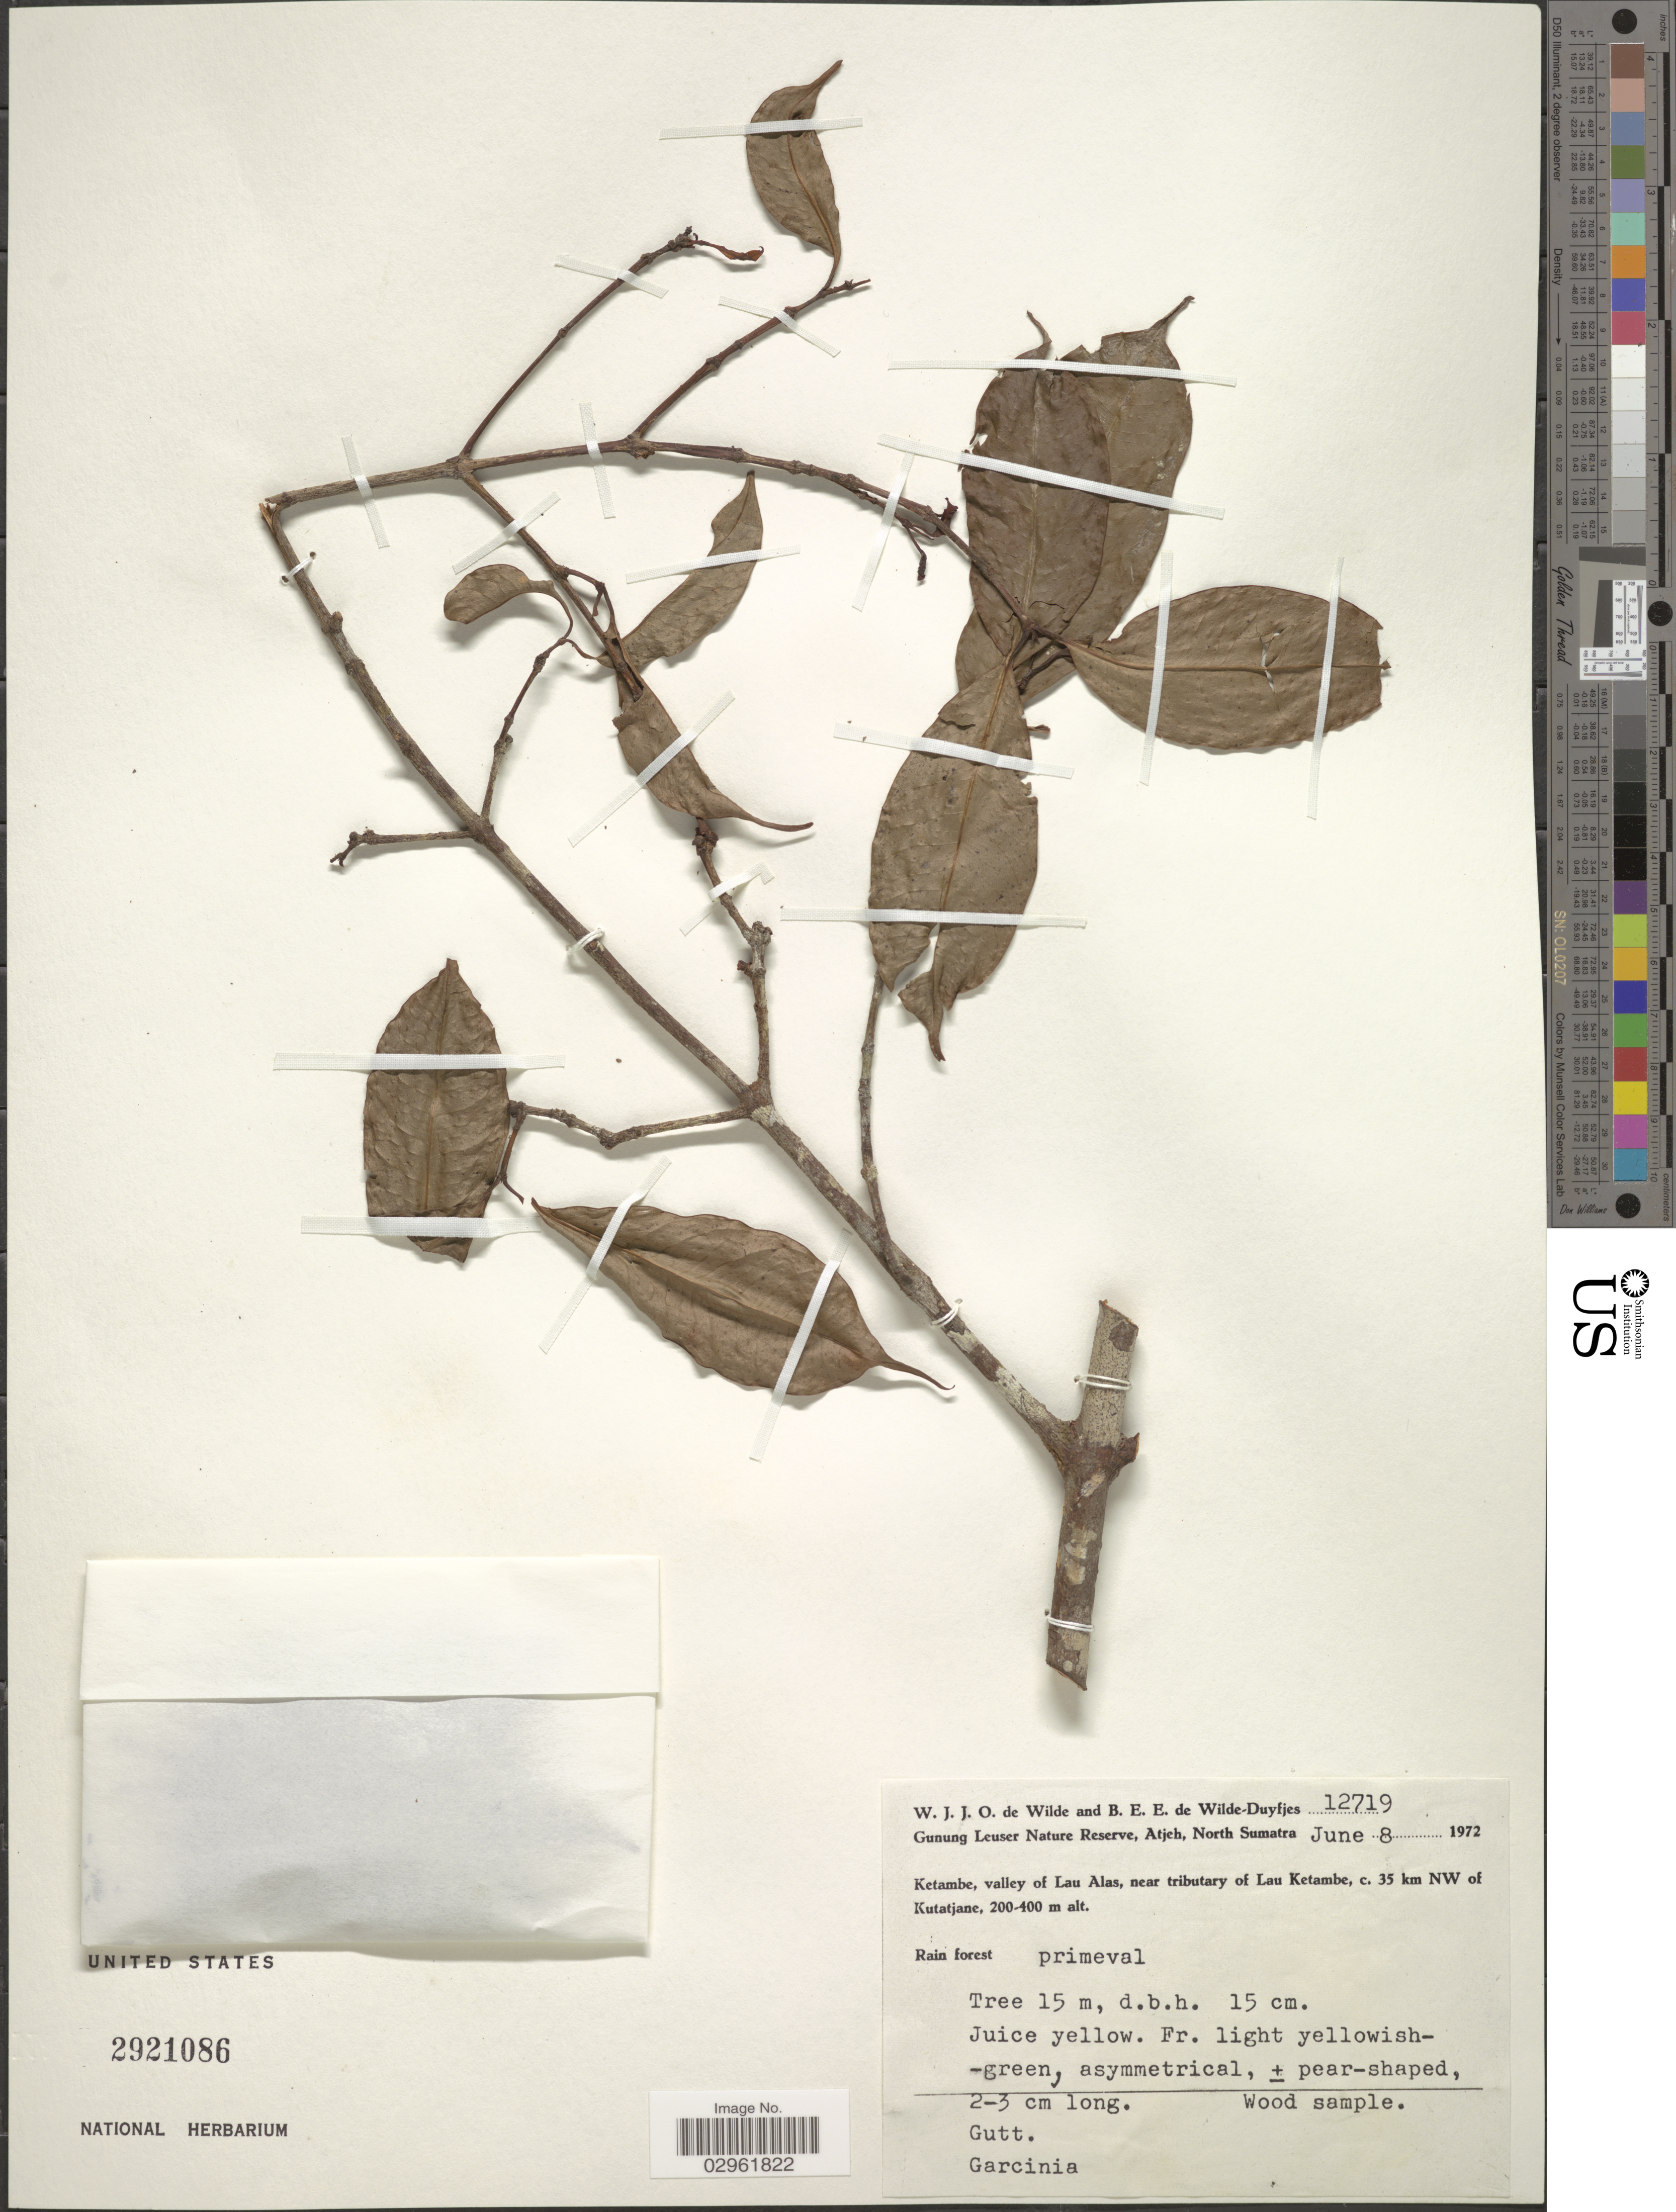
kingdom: Plantae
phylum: Tracheophyta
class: Magnoliopsida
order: Malpighiales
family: Clusiaceae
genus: Garcinia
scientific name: Garcinia sp.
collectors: W. J. de Wilde & B. E. de Wilde-Duyfjes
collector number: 12719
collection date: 1972-06-08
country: Indonesia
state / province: Sumatra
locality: Gunung Leuser Nature Reserve, Atjeh, North Sumatra, Ketambe; valley of Lau Alas, near tributary of Lau Ketambe, c. 35 km NW of Kutatjane.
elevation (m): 200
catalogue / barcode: US 2921086